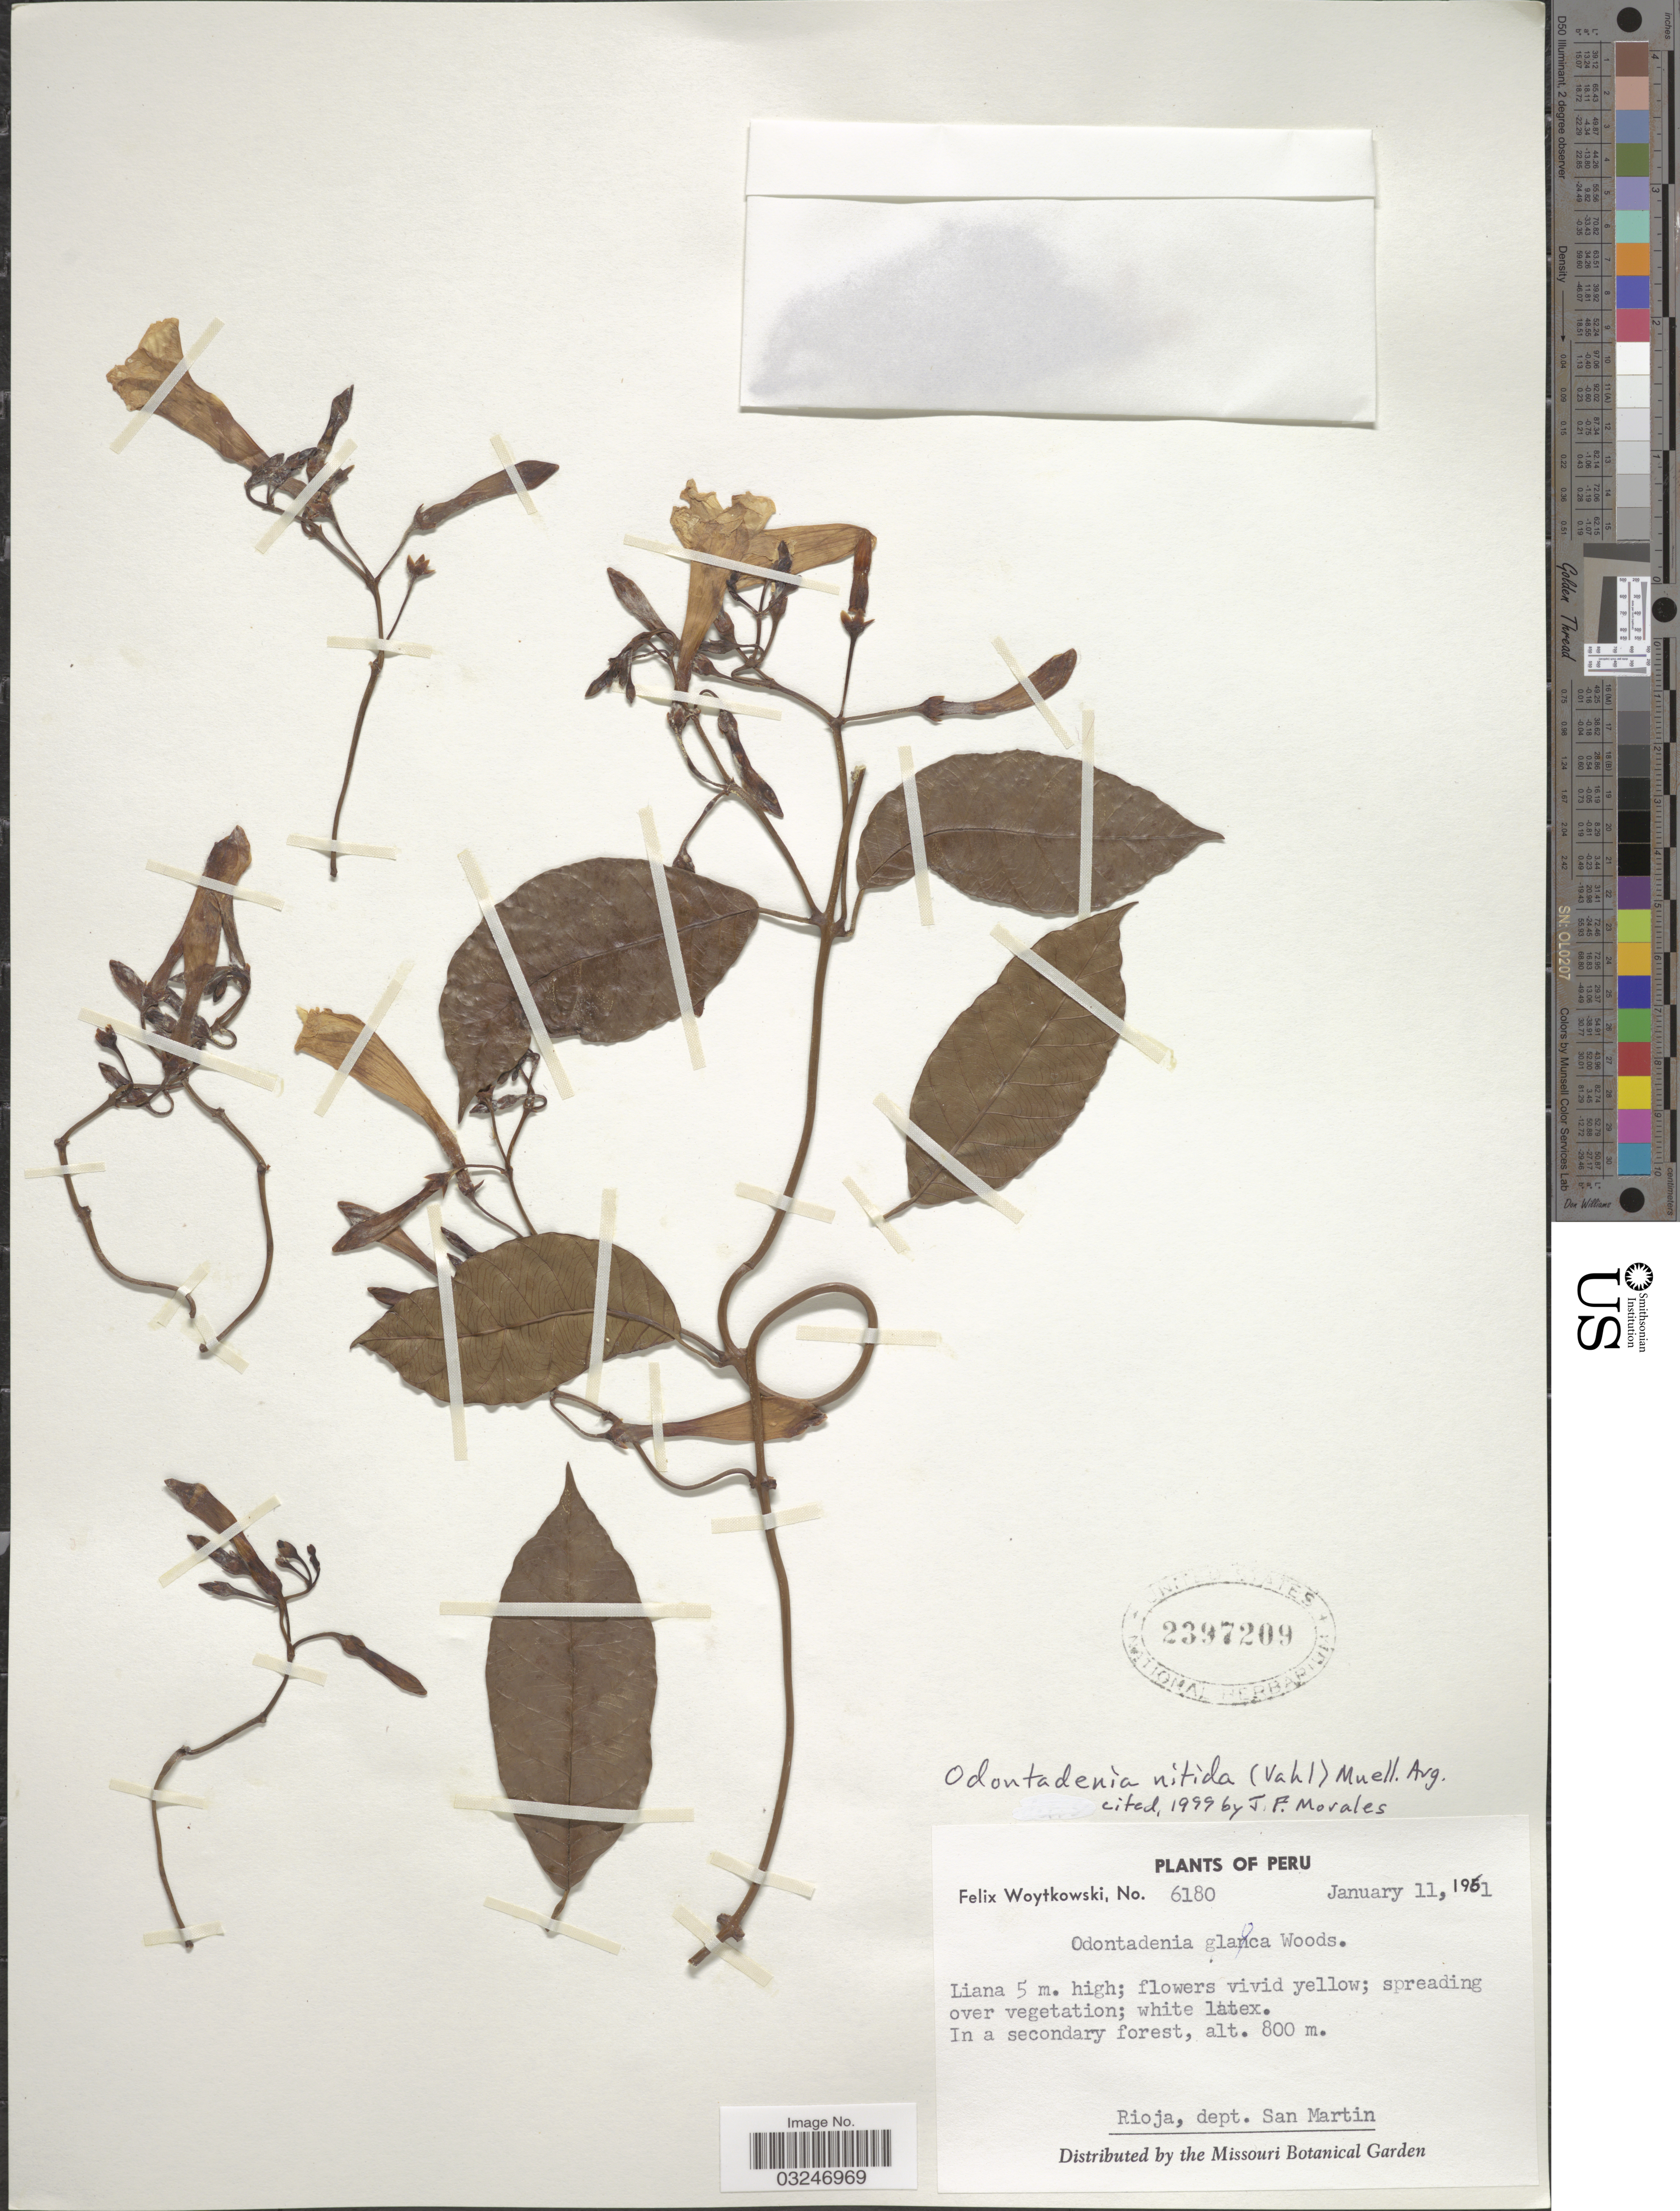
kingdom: Plantae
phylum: Tracheophyta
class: Magnoliopsida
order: Gentianales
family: Apocynaceae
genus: Odontadenia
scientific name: Odontadenia nitida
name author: (Vahl) Müll. Arg.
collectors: F. Woytkowski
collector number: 6180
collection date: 1961-01-11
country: Peru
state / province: San Martín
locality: Rioja, dept. San Martin.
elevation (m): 800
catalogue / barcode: US 2397209